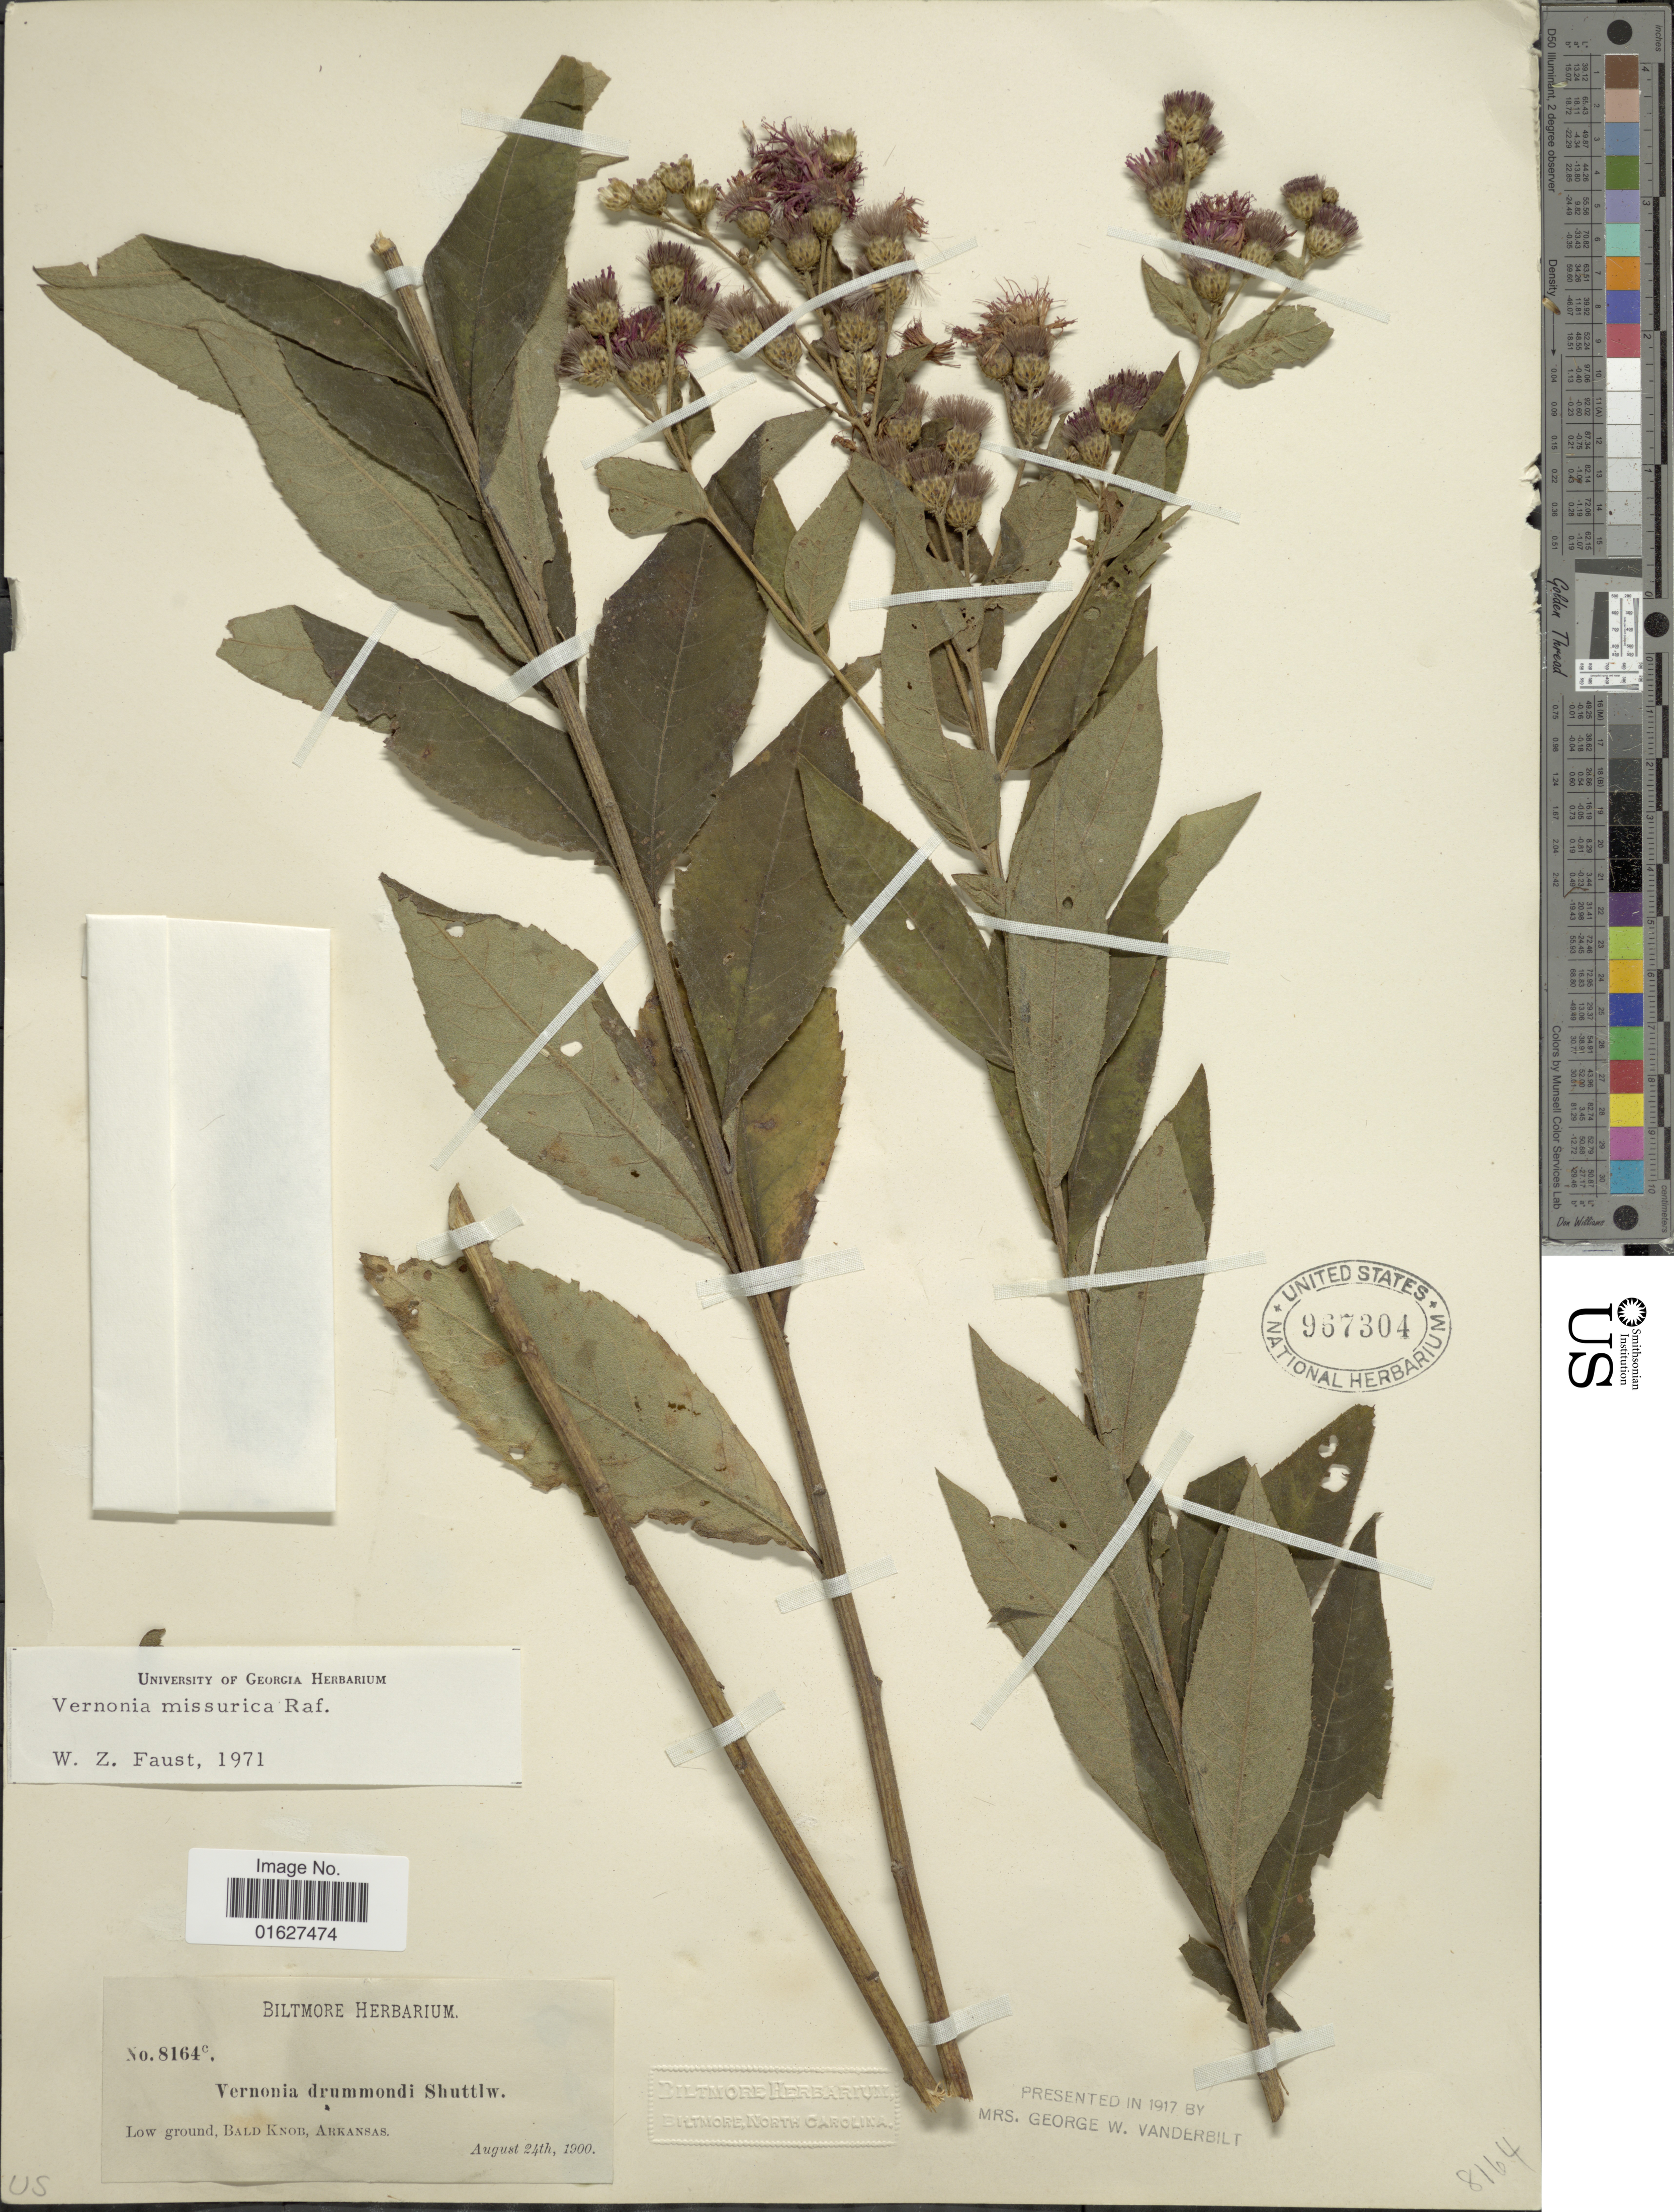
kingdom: Plantae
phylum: Tracheophyta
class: Magnoliopsida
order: Asterales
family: Asteraceae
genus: Vernonia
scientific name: Vernonia missurica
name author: Raf.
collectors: ex herb. Biltmore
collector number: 8164c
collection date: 1900-08-24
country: United States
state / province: Arkansas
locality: Low ground, Bald Knob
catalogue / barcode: US 967304